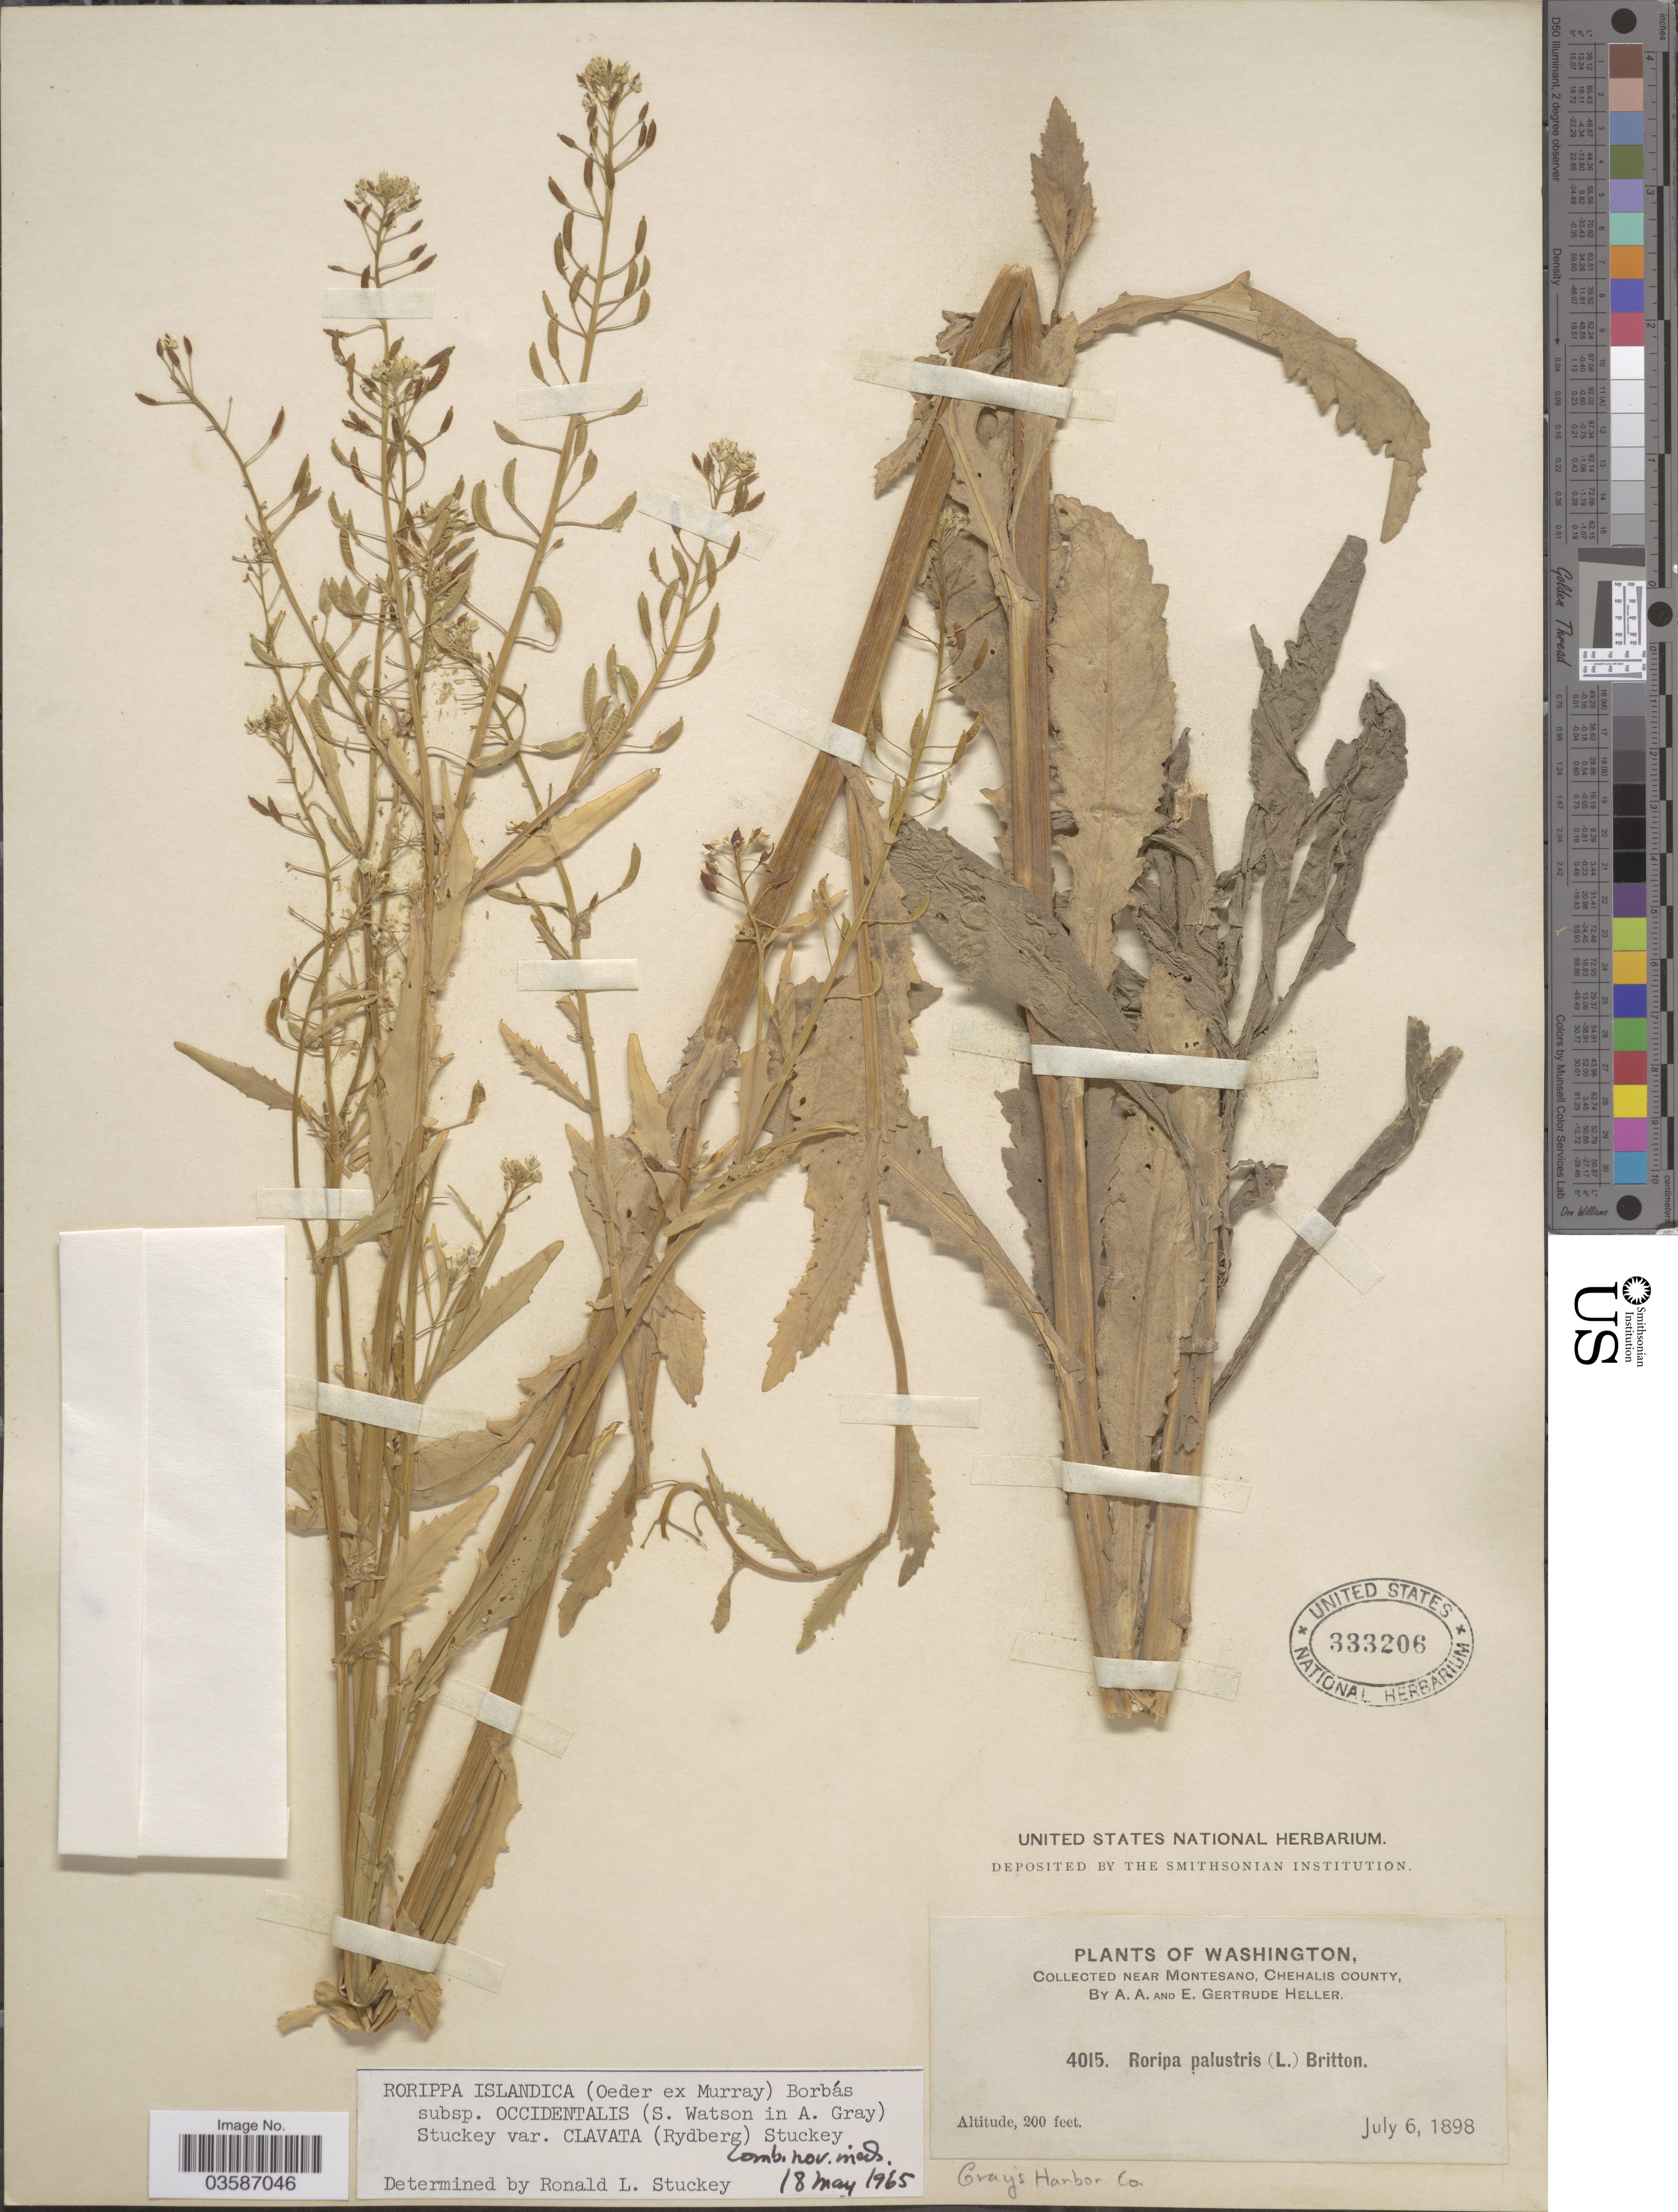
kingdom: Plantae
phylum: Tracheophyta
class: Magnoliopsida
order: Brassicales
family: Brassicaceae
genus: Rorippa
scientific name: Rorippa islandica var. clavata (Rydb.) Stuckey comb. nov., ined. 1965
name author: (Rydb.) Stuckey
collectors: A. A. Heller & E. G. Heller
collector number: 4015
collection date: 1898-07-06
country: United States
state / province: Washington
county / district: Grays Harbor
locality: Near Montesano, Chehalis County. Gray's Harbor Co.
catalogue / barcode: US 333206